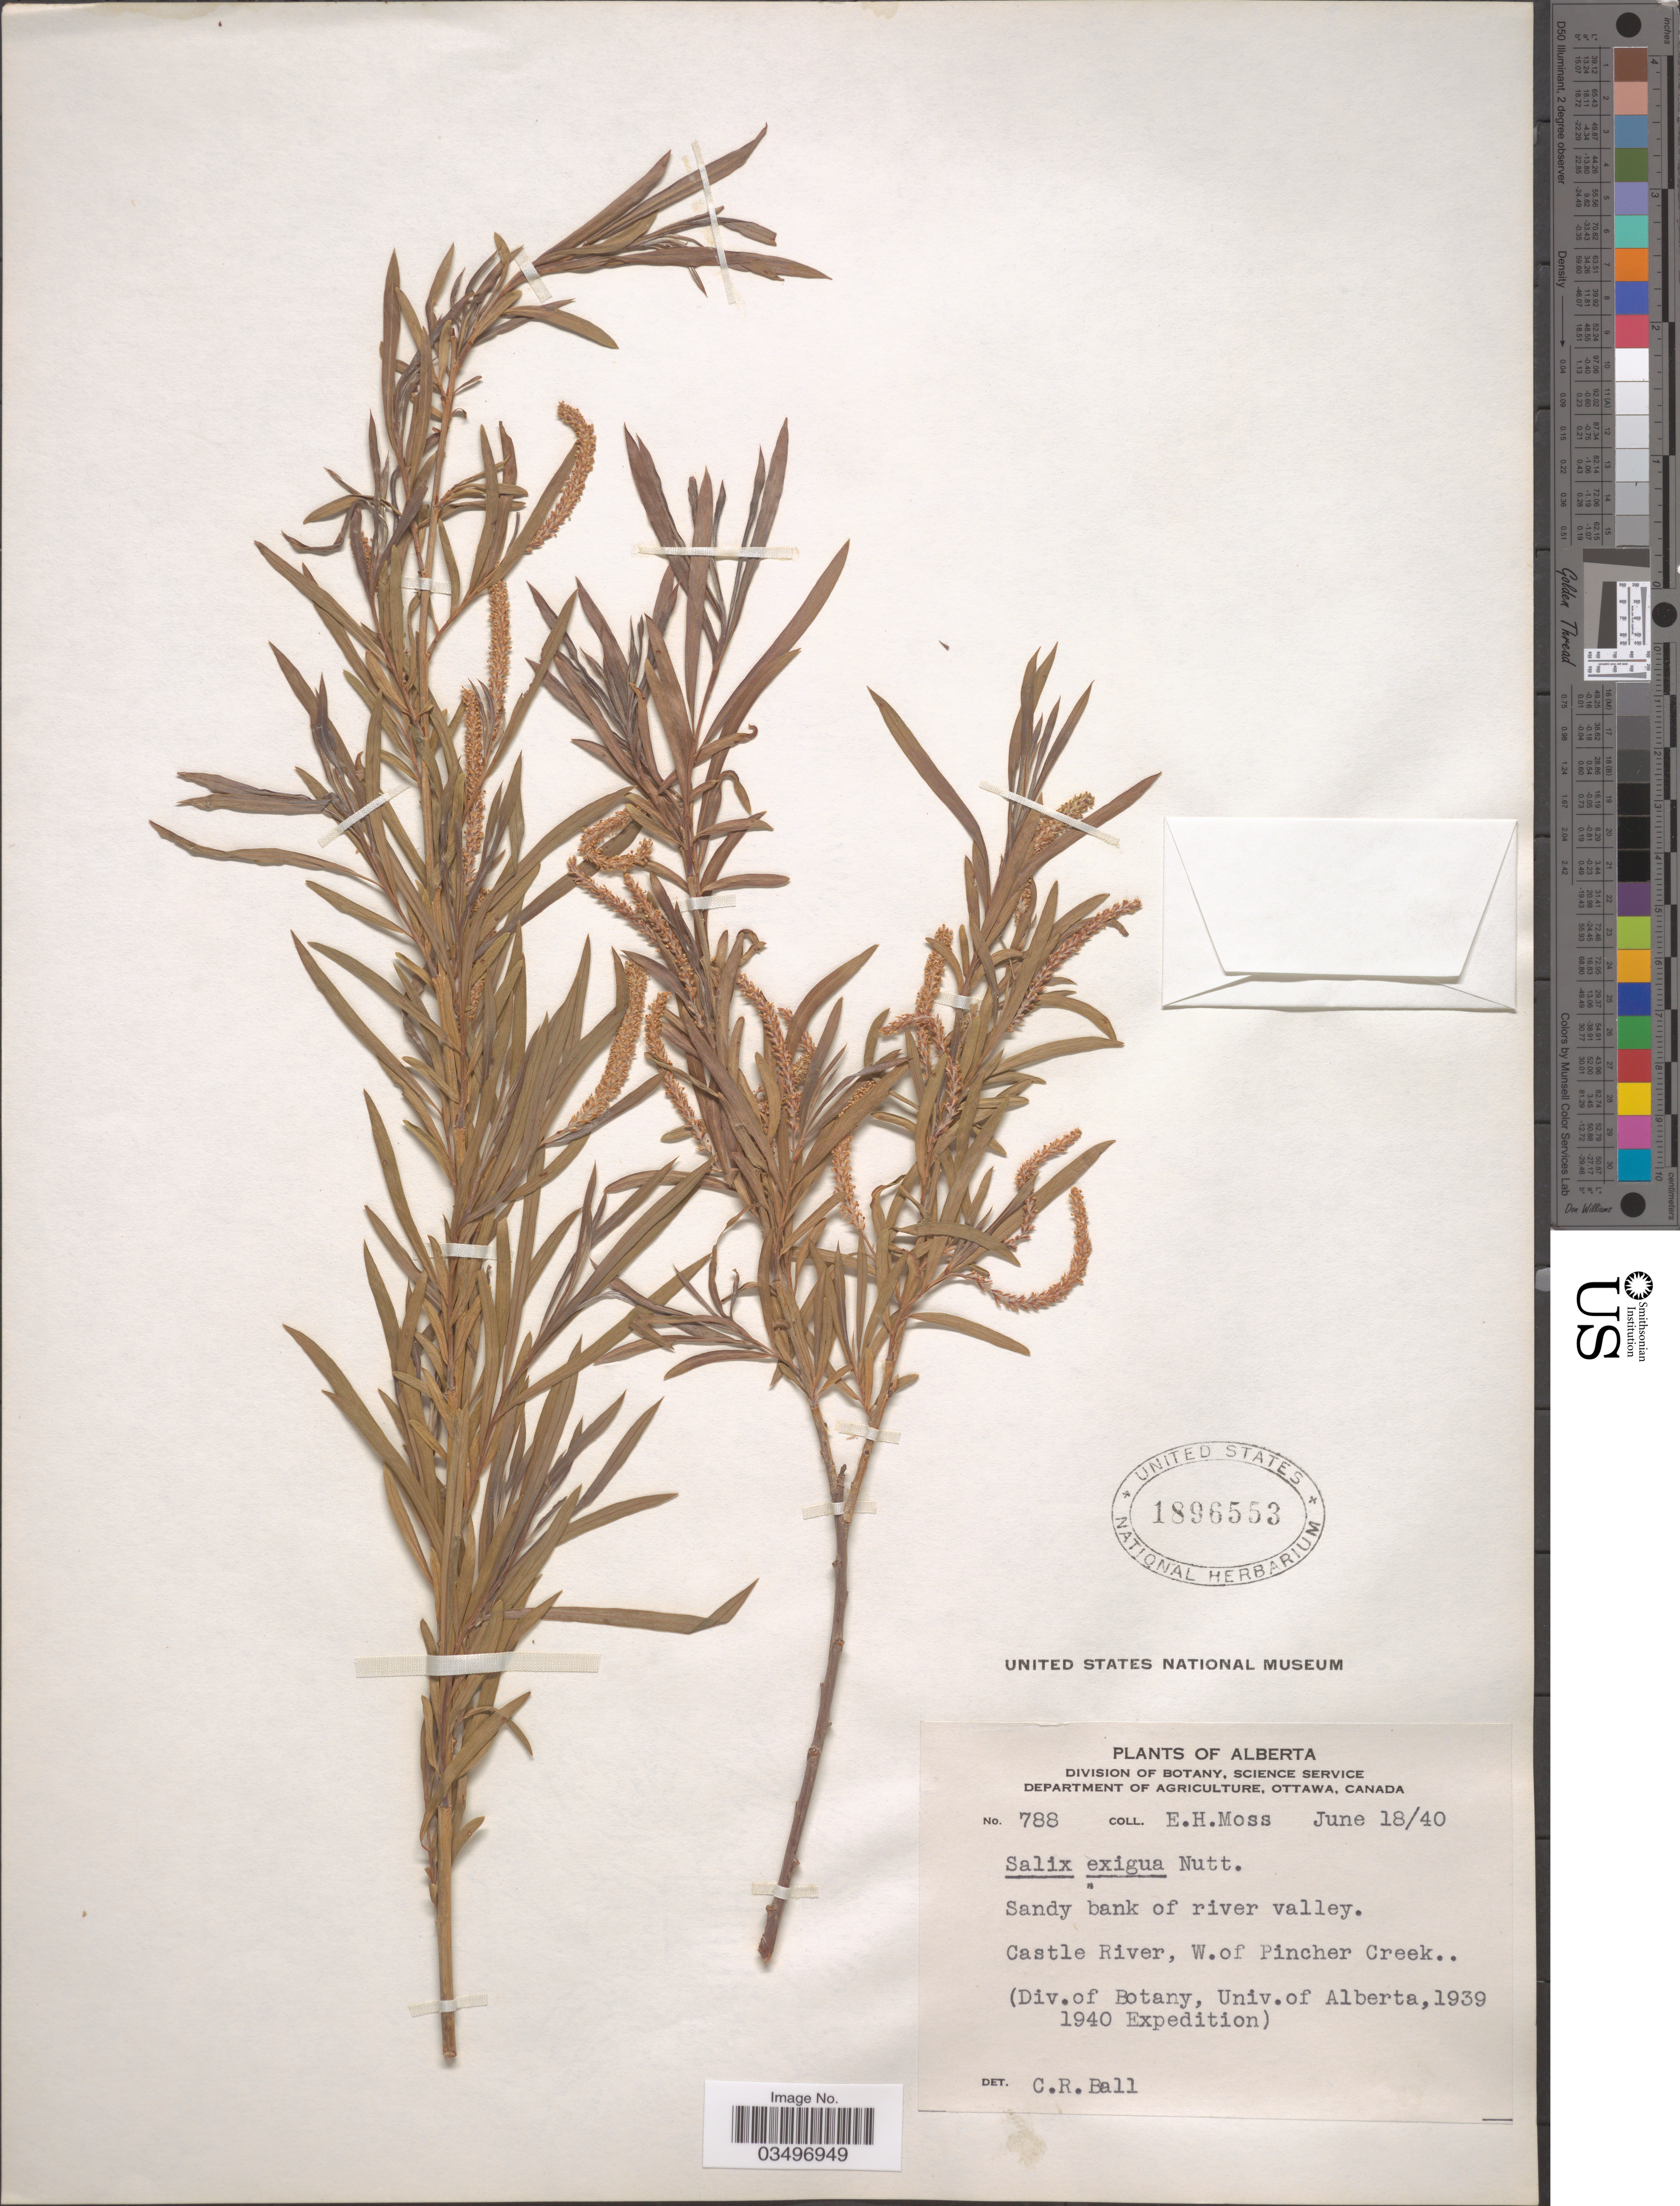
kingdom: Plantae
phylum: Tracheophyta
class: Magnoliopsida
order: Malpighiales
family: Salicaceae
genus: Salix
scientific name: Salix exigua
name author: Nutt.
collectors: E. Moss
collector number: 788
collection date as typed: Transcribed d/m/y: 18/6/40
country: Canada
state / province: Alberta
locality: Castle River, W. of Pincher Creek.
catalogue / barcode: US 1896553